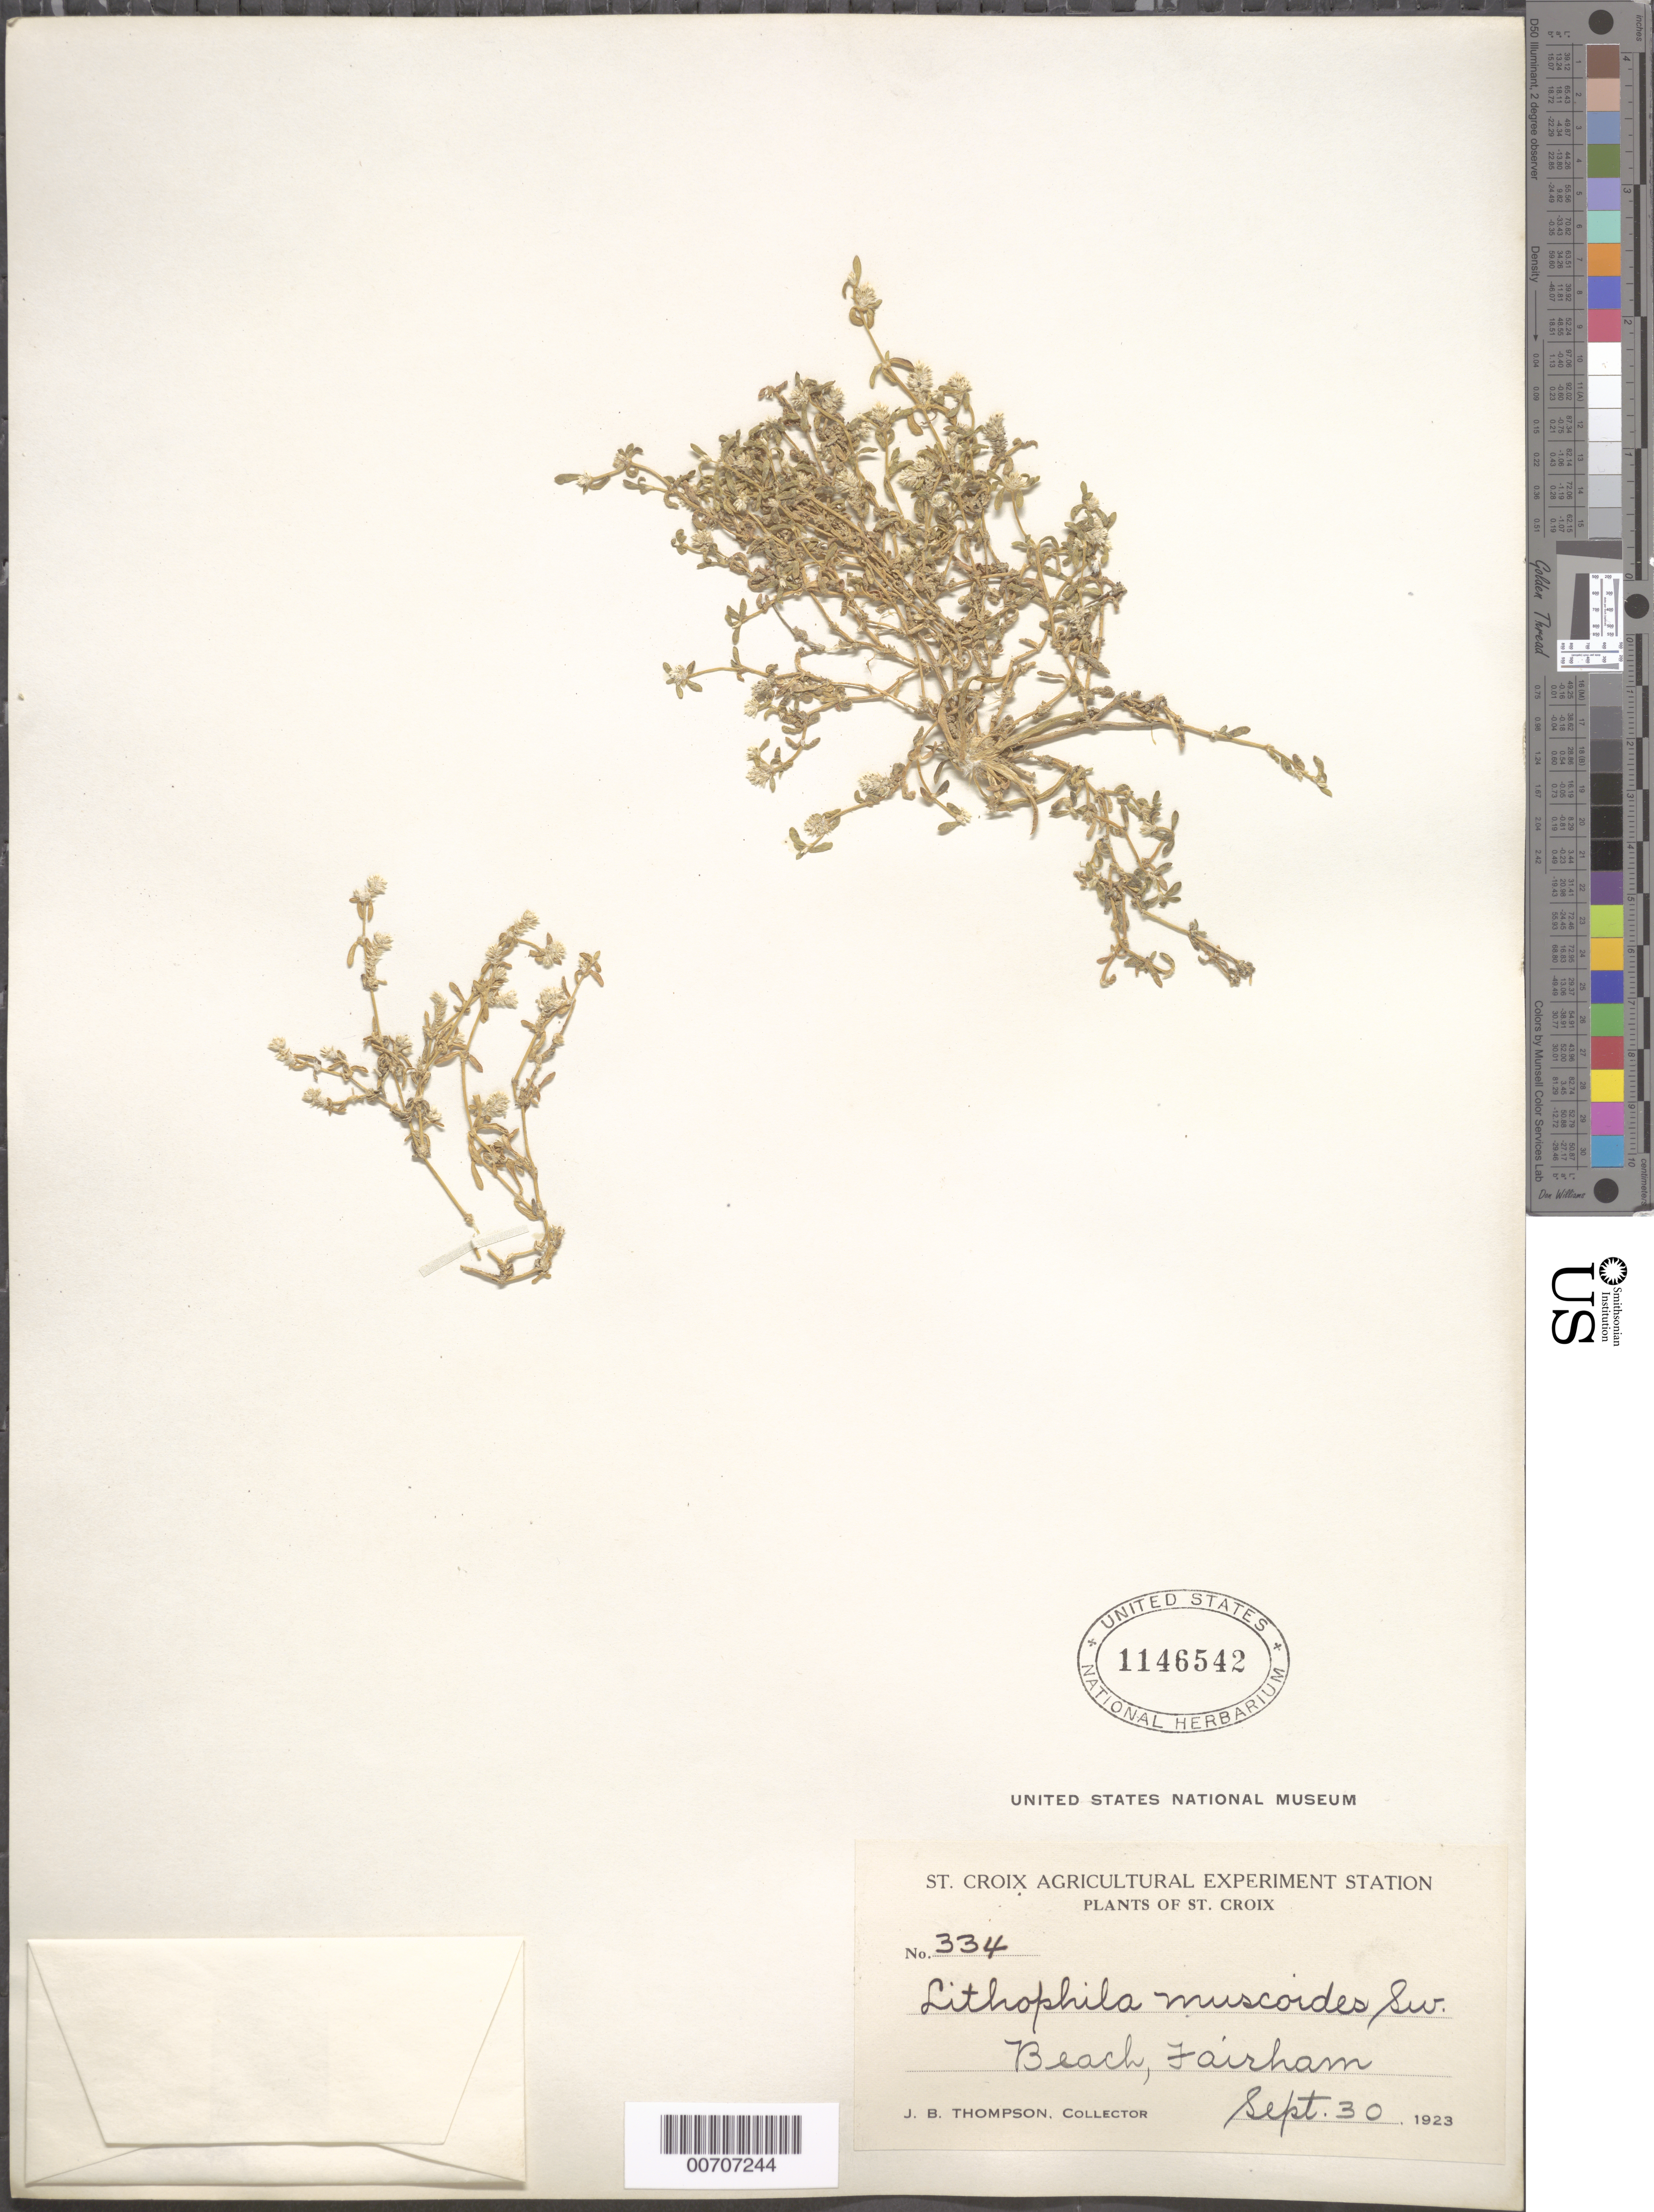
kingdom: Plantae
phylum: Tracheophyta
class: Magnoliopsida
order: Caryophyllales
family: Amaranthaceae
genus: Gomphrena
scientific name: Gomphrena muscoides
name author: (Sw.) T. Ortuño & Borsch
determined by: Strong, Mark T., (BOT), Smithsonian Institution - National Museum of Natural History (UNITED STATES)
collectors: J. B. Thompson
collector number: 334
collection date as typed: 30 Sep 1923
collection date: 1923-09-30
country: U.S. Virgin Islands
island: St. Croix Island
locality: Fairham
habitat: Beach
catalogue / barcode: US 1146542